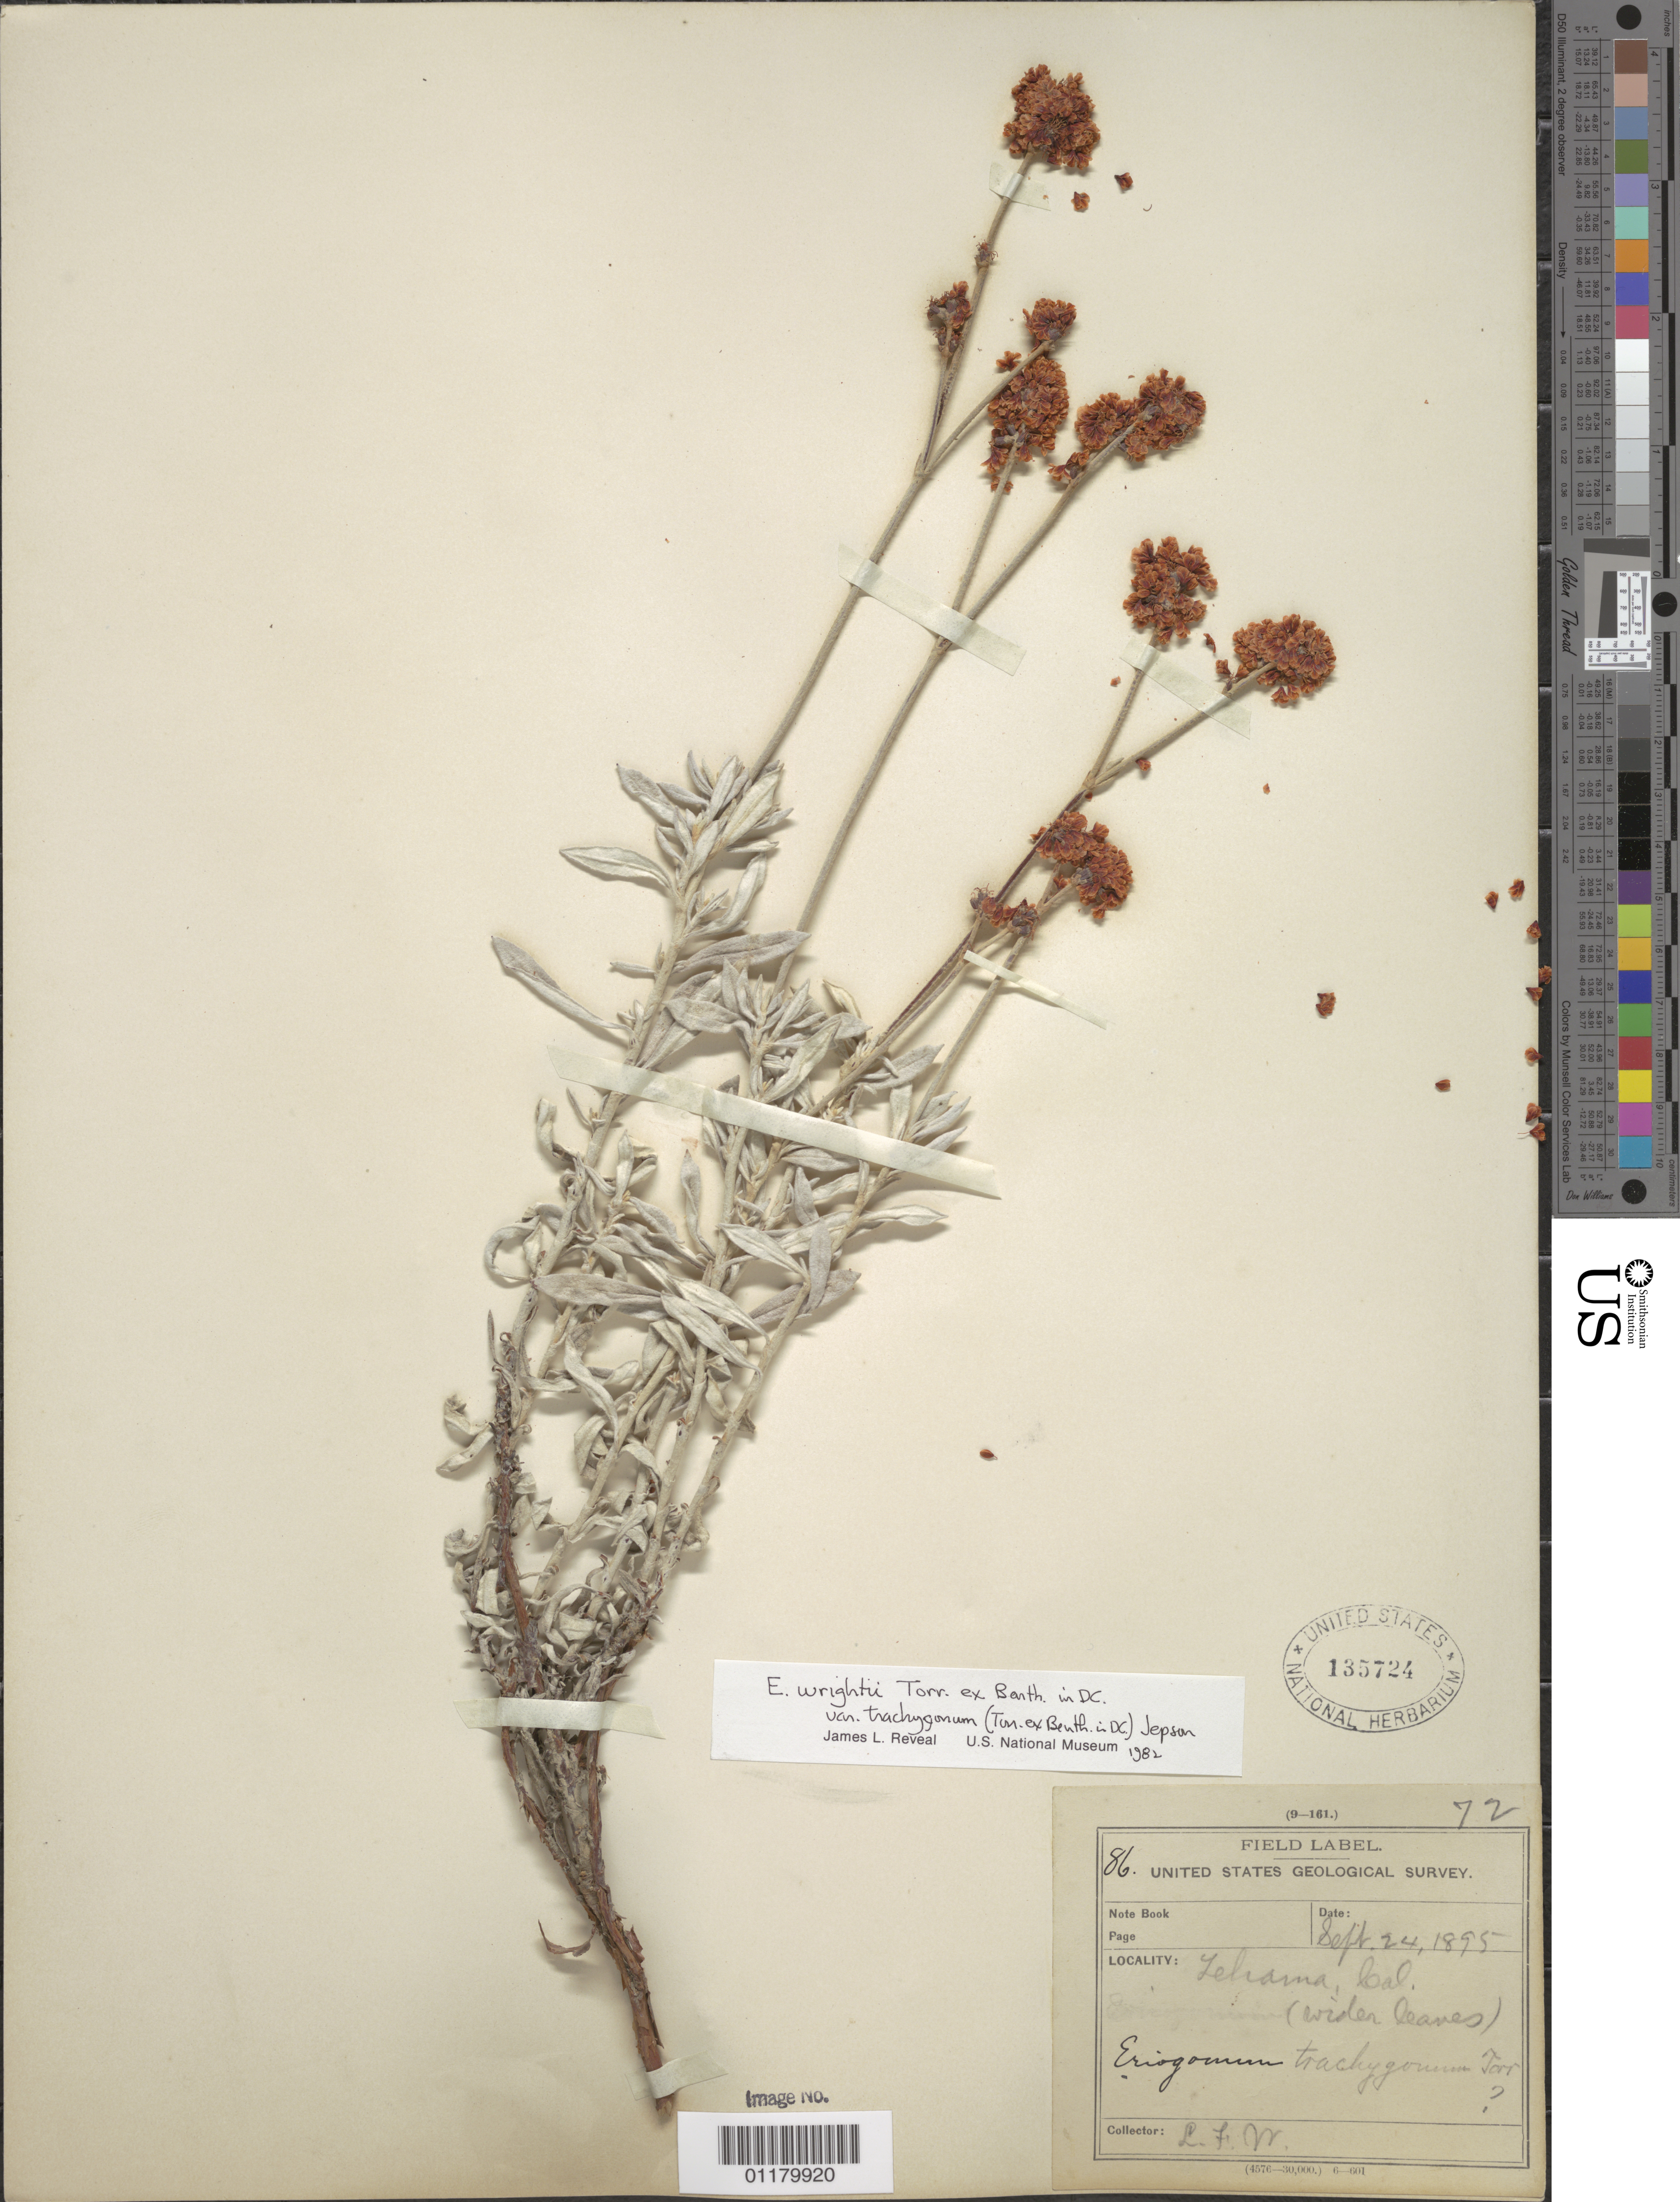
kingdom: Plantae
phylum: Tracheophyta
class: Magnoliopsida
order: Caryophyllales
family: Polygonaceae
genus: Eriogonum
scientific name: Eriogonum wrightii var. trachygonum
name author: (Torr. ex Benth.) Jeps.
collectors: L. F. Ward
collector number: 86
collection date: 1895-09-24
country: United States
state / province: California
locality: Tehama.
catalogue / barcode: US 135724